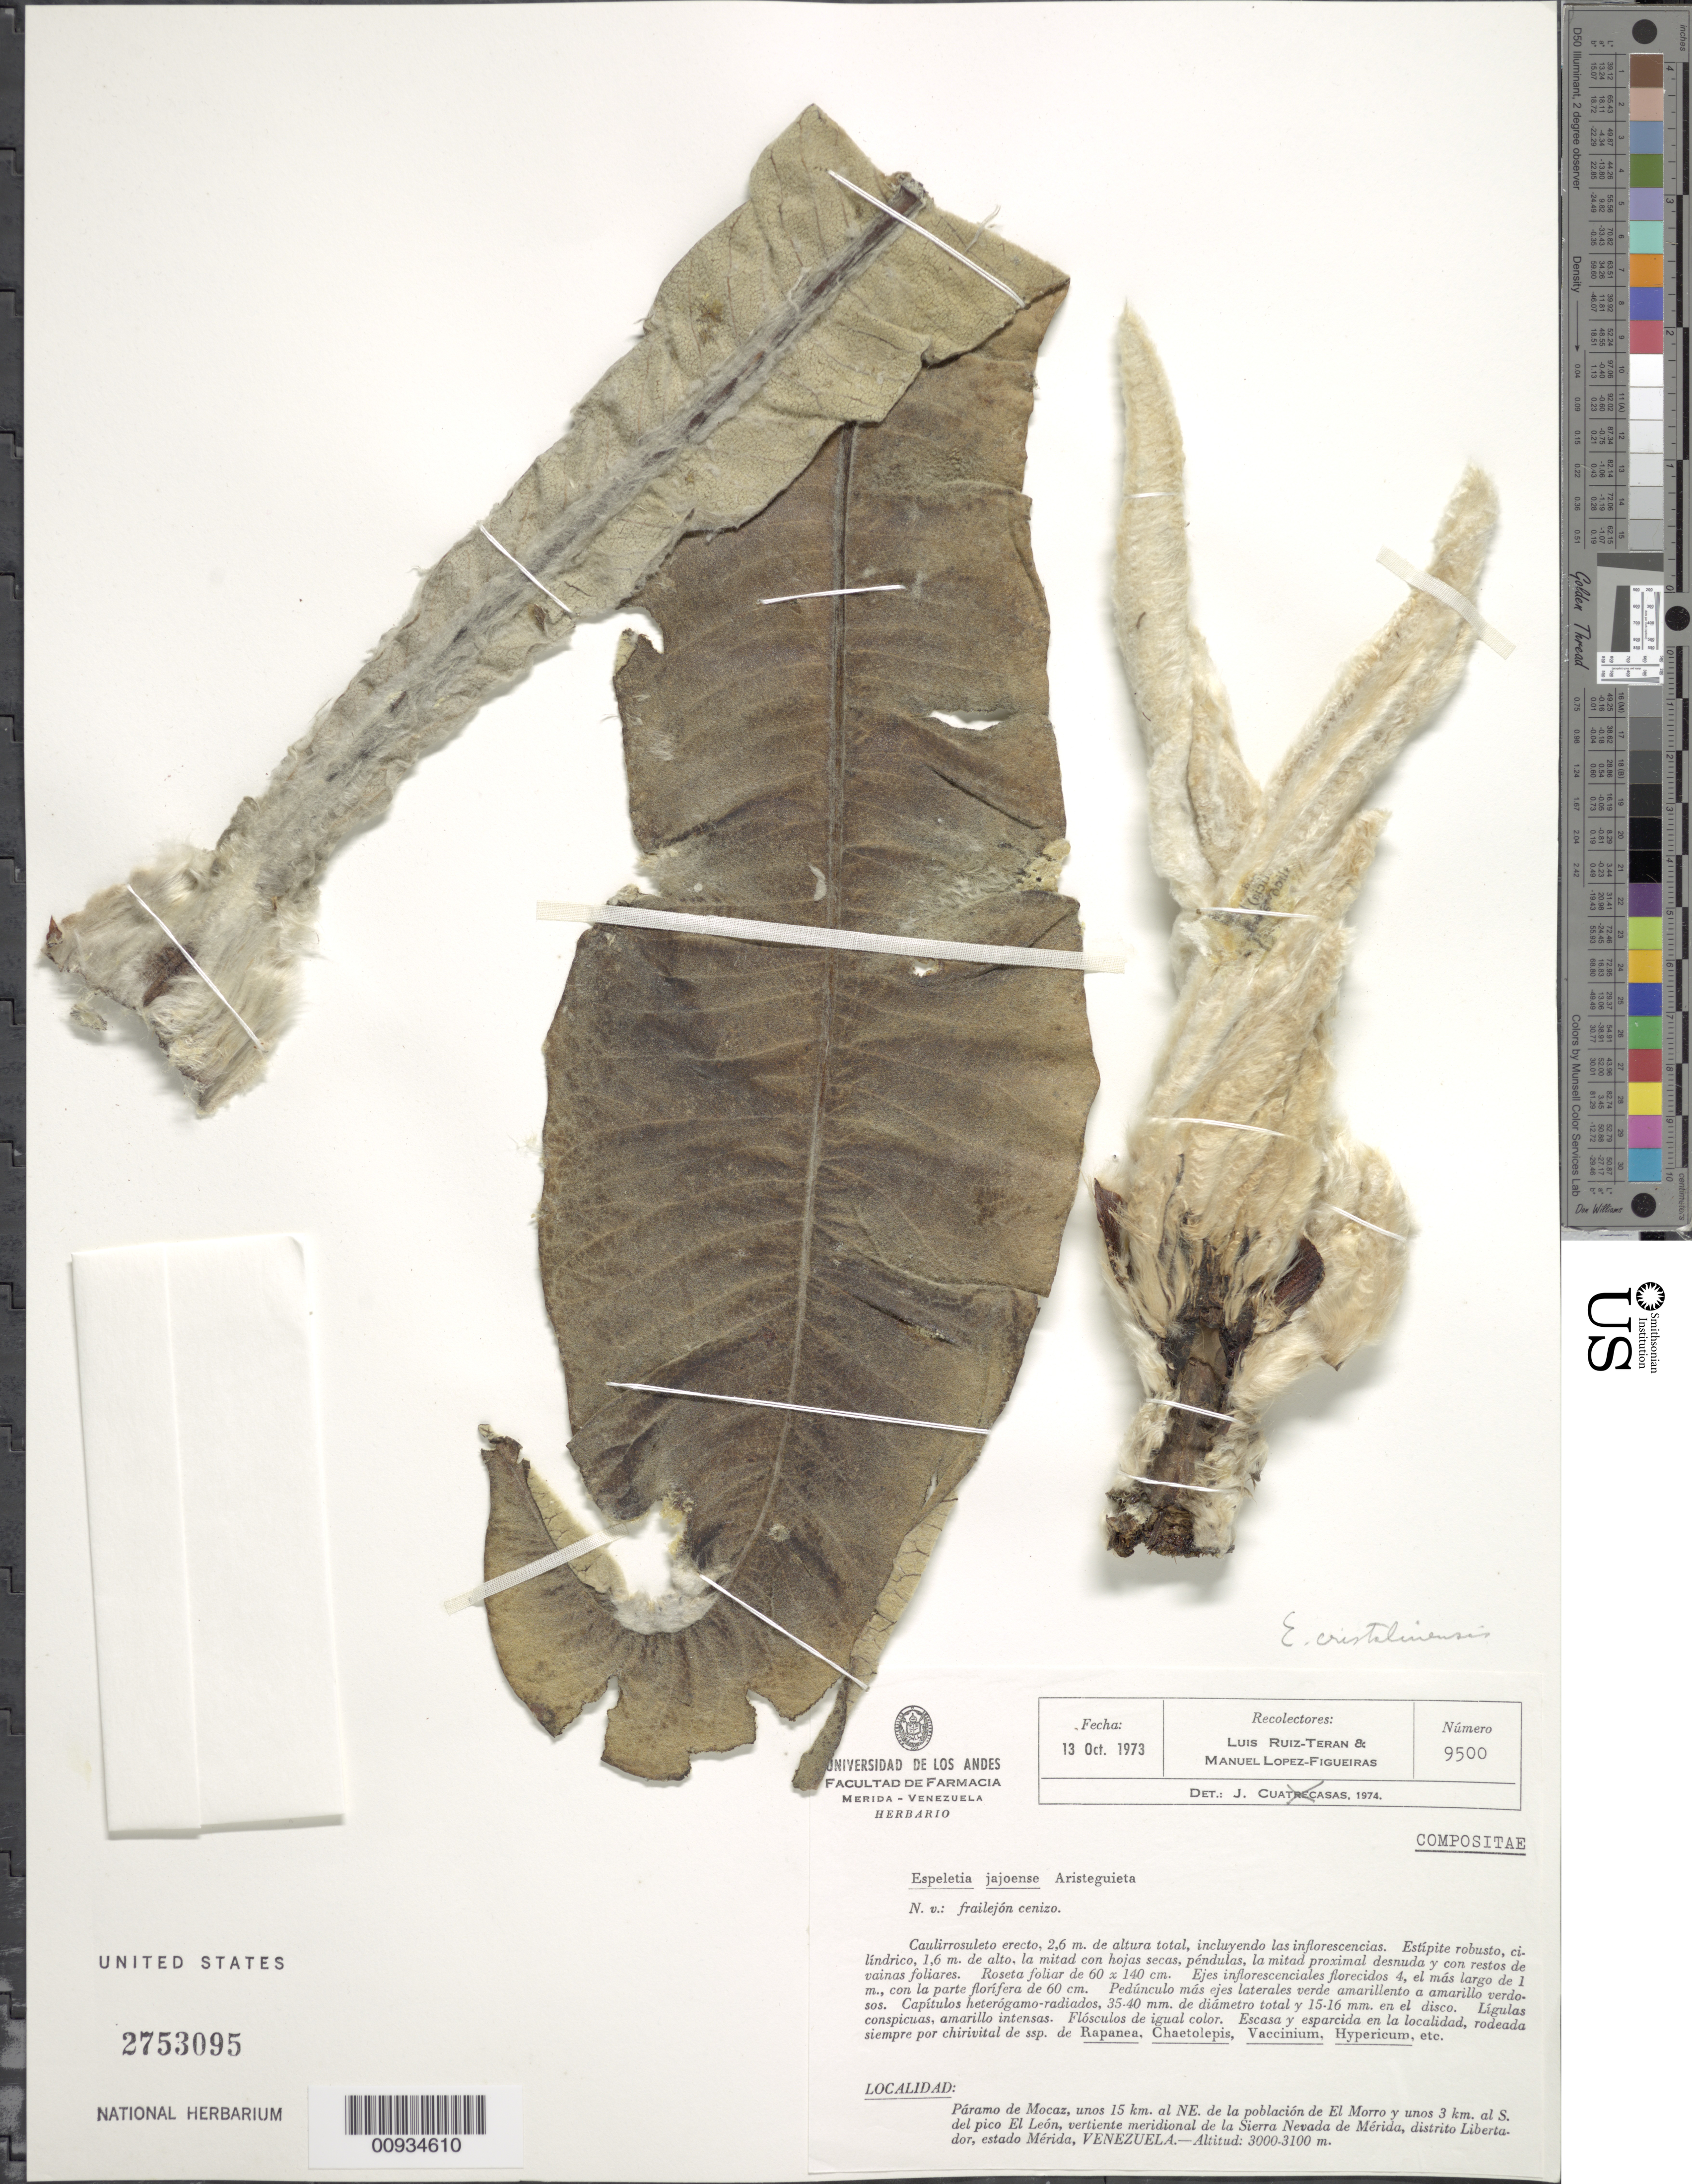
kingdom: Plantae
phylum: Tracheophyta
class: Magnoliopsida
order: Asterales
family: Asteraceae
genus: Espeletiopsis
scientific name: Espeletiopsis cristalinensis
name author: (Cuatrec.) Cuatrec.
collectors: L. E. Ruíz-Terán & M. López Figueiras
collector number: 9500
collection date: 1973-10-13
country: Venezuela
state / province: Mérida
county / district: Libertador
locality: Páramo de Mocaz. Unos 15 km al NE de la población de El Morro y unos 3 km al S del pico El León, vertiente meridional de la Sierra Nevada de Mérida.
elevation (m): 3000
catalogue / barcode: US 2753095